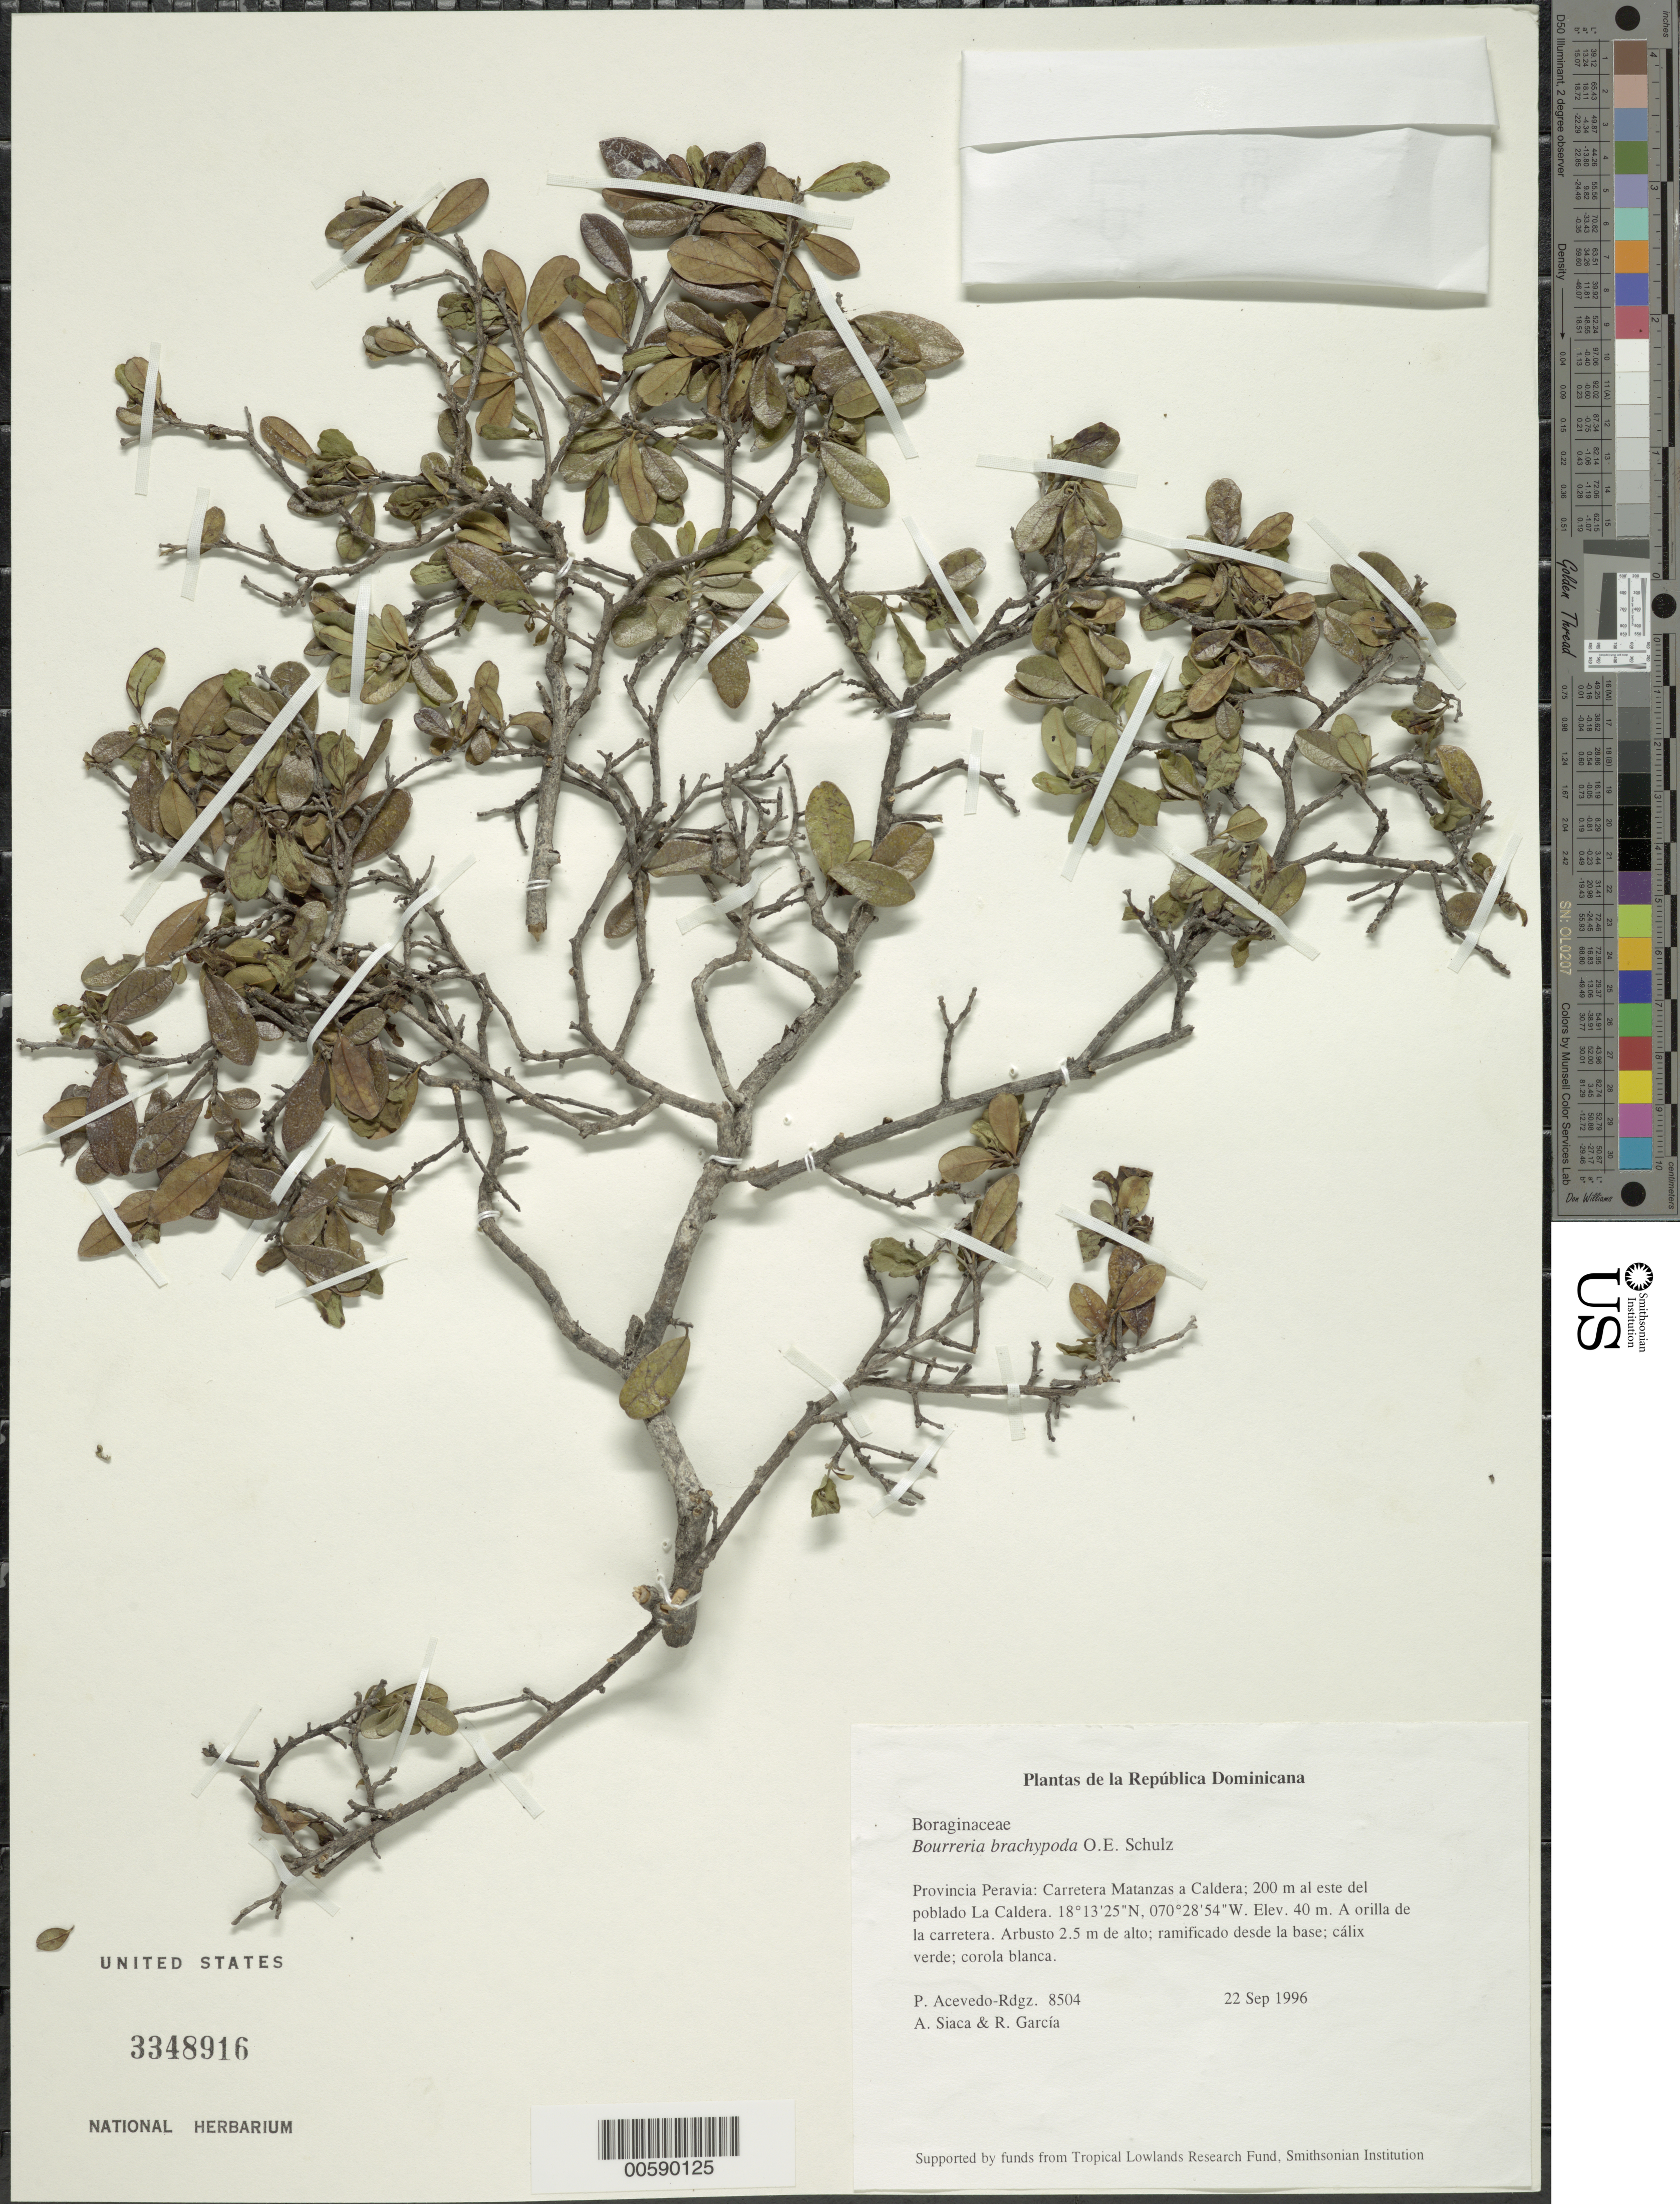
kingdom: Plantae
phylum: Tracheophyta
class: Magnoliopsida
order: Boraginales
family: Ehretiaceae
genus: Bourreria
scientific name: Bourreria brachypoda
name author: O.E. Schulz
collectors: P. Acevedo-Rodr., A. Siaca & R. G. García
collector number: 8504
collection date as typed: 22 Sep 1996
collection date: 1996-09-22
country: Dominican Republic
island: Hispaniola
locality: Provincia Peravia: Carretera Matanzas a Caldera; 200 m al este del poblado La Caldera.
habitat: A orilla de la carretera.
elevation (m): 40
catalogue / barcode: US 3348916